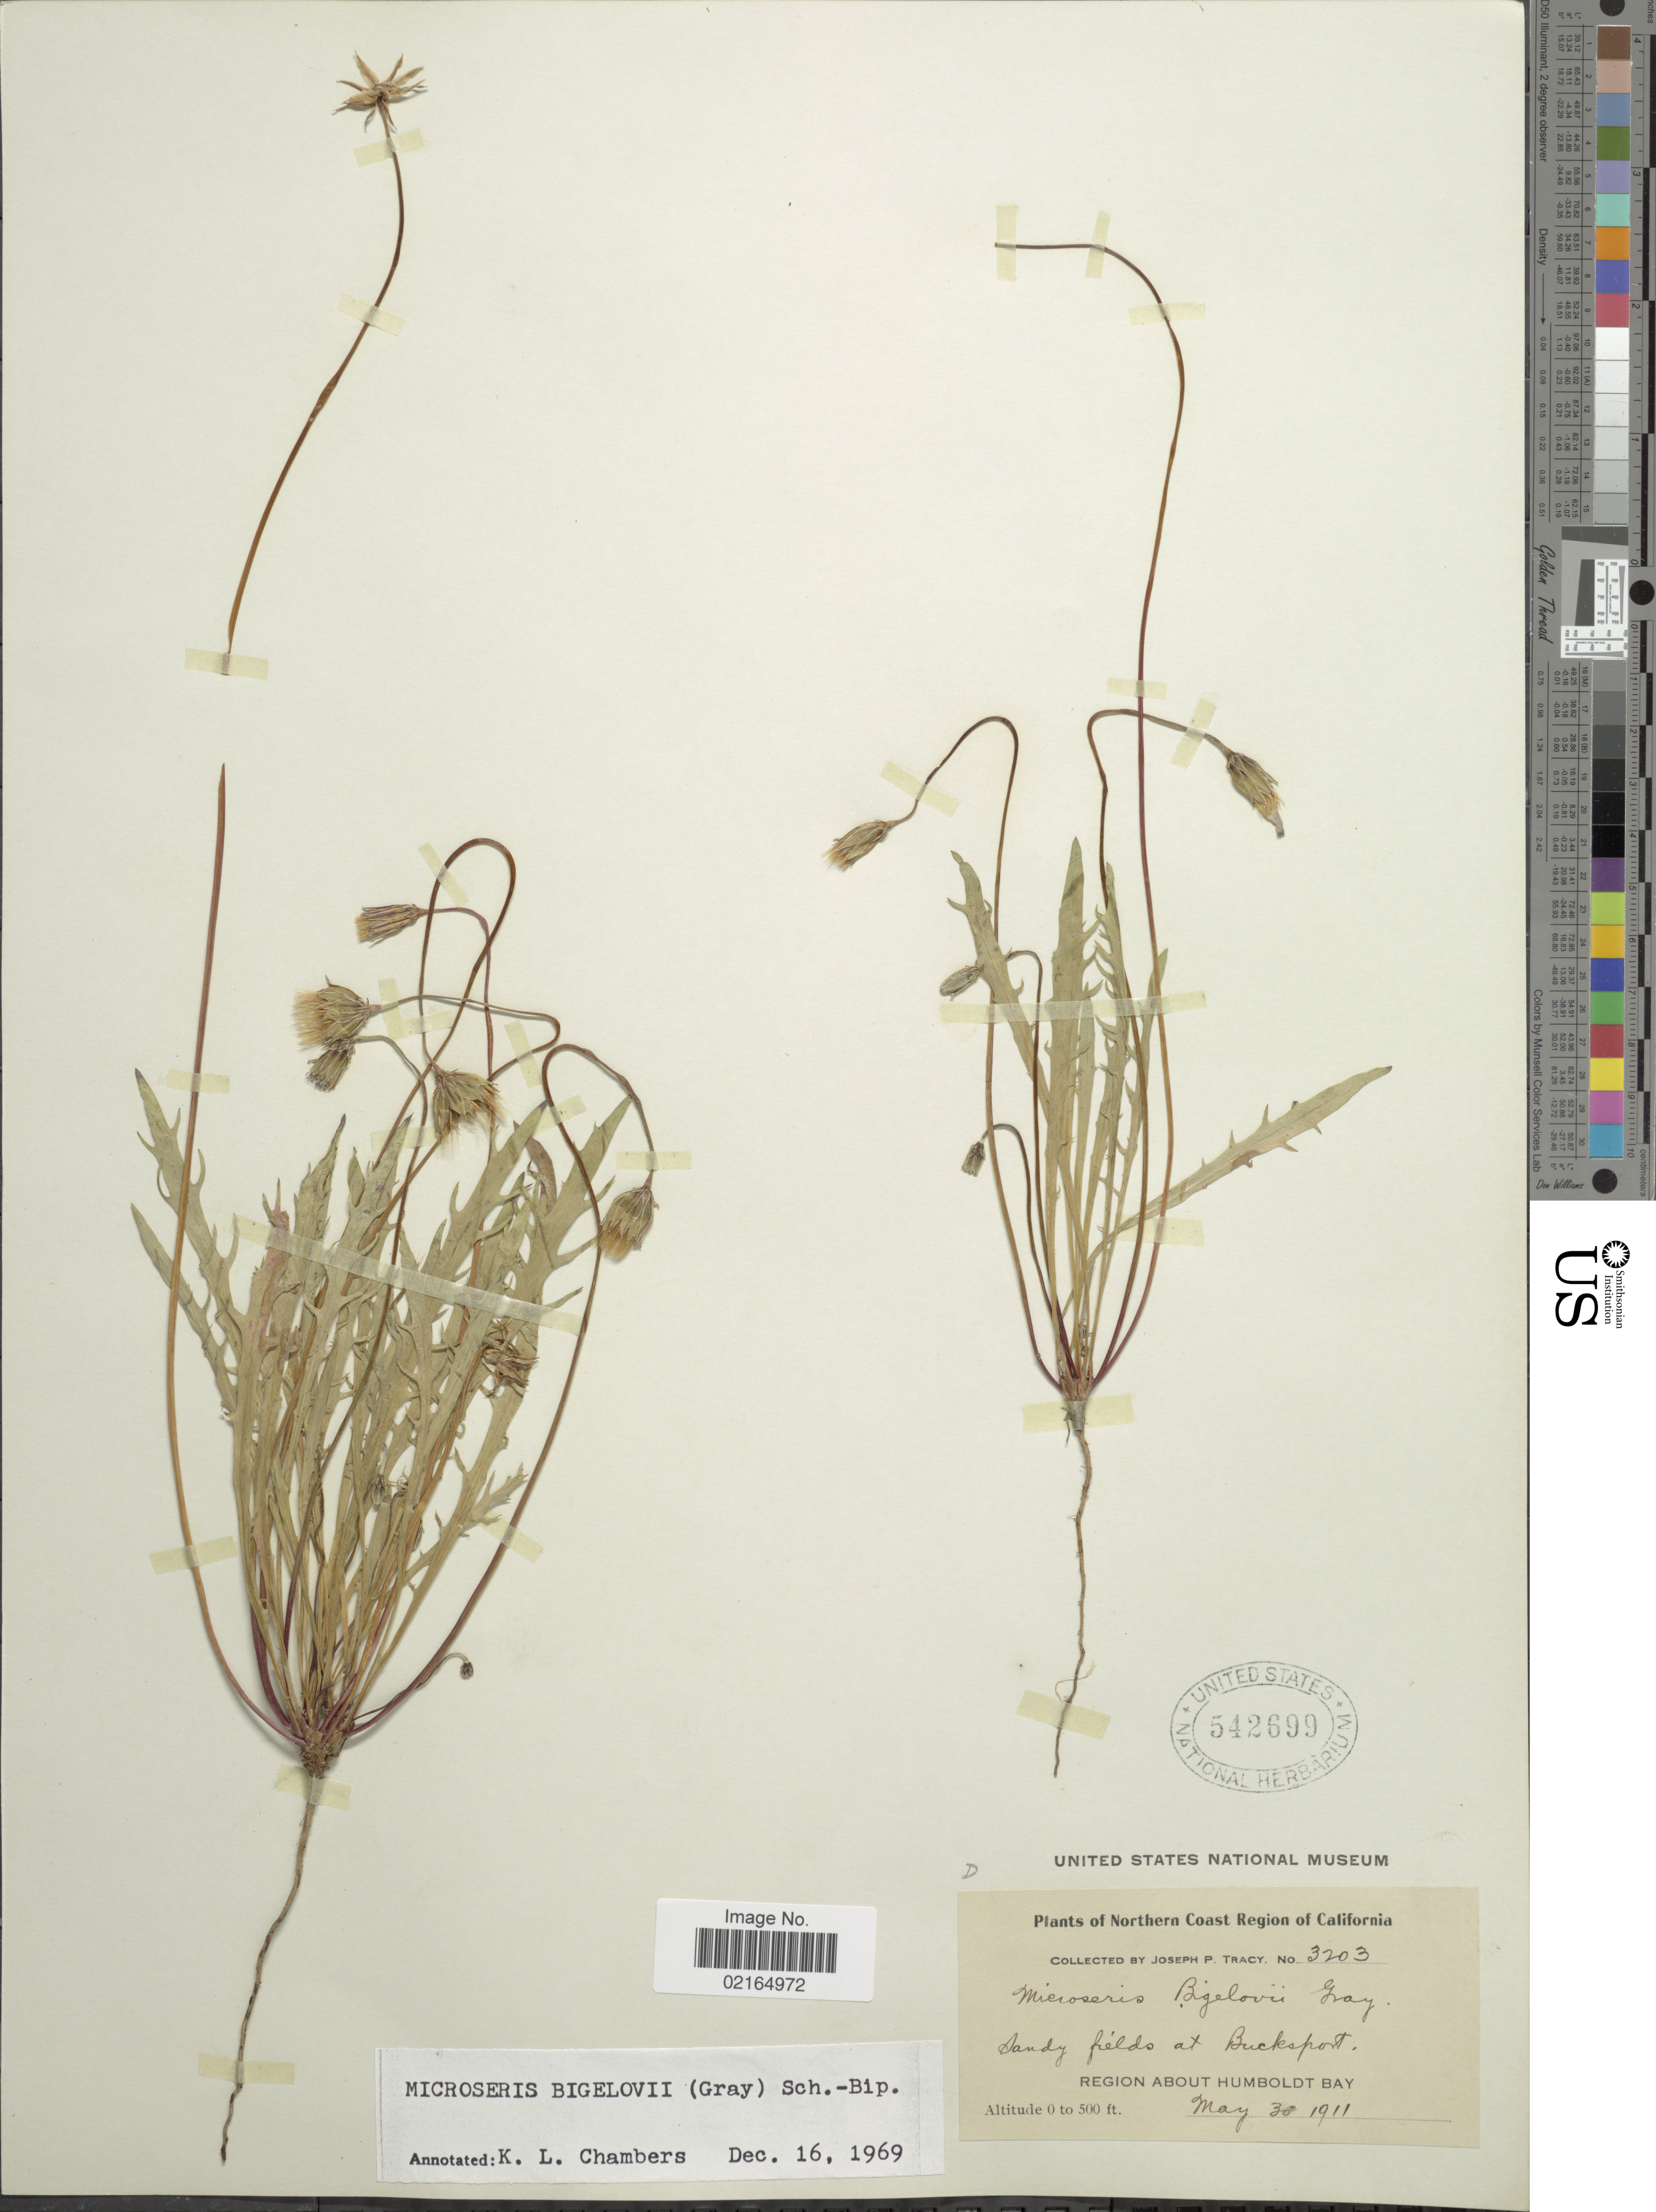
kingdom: Plantae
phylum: Tracheophyta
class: Magnoliopsida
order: Asterales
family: Asteraceae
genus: Microseris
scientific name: Microseris bigelovii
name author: (A. Gray) Sch. Bip.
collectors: J. Tracy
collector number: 3203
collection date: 1911-05-30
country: United States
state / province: California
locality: Northern Coast Region of California, sandy fields at Bucksport, Region about Humboldt Bay.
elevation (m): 0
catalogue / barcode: US 542699